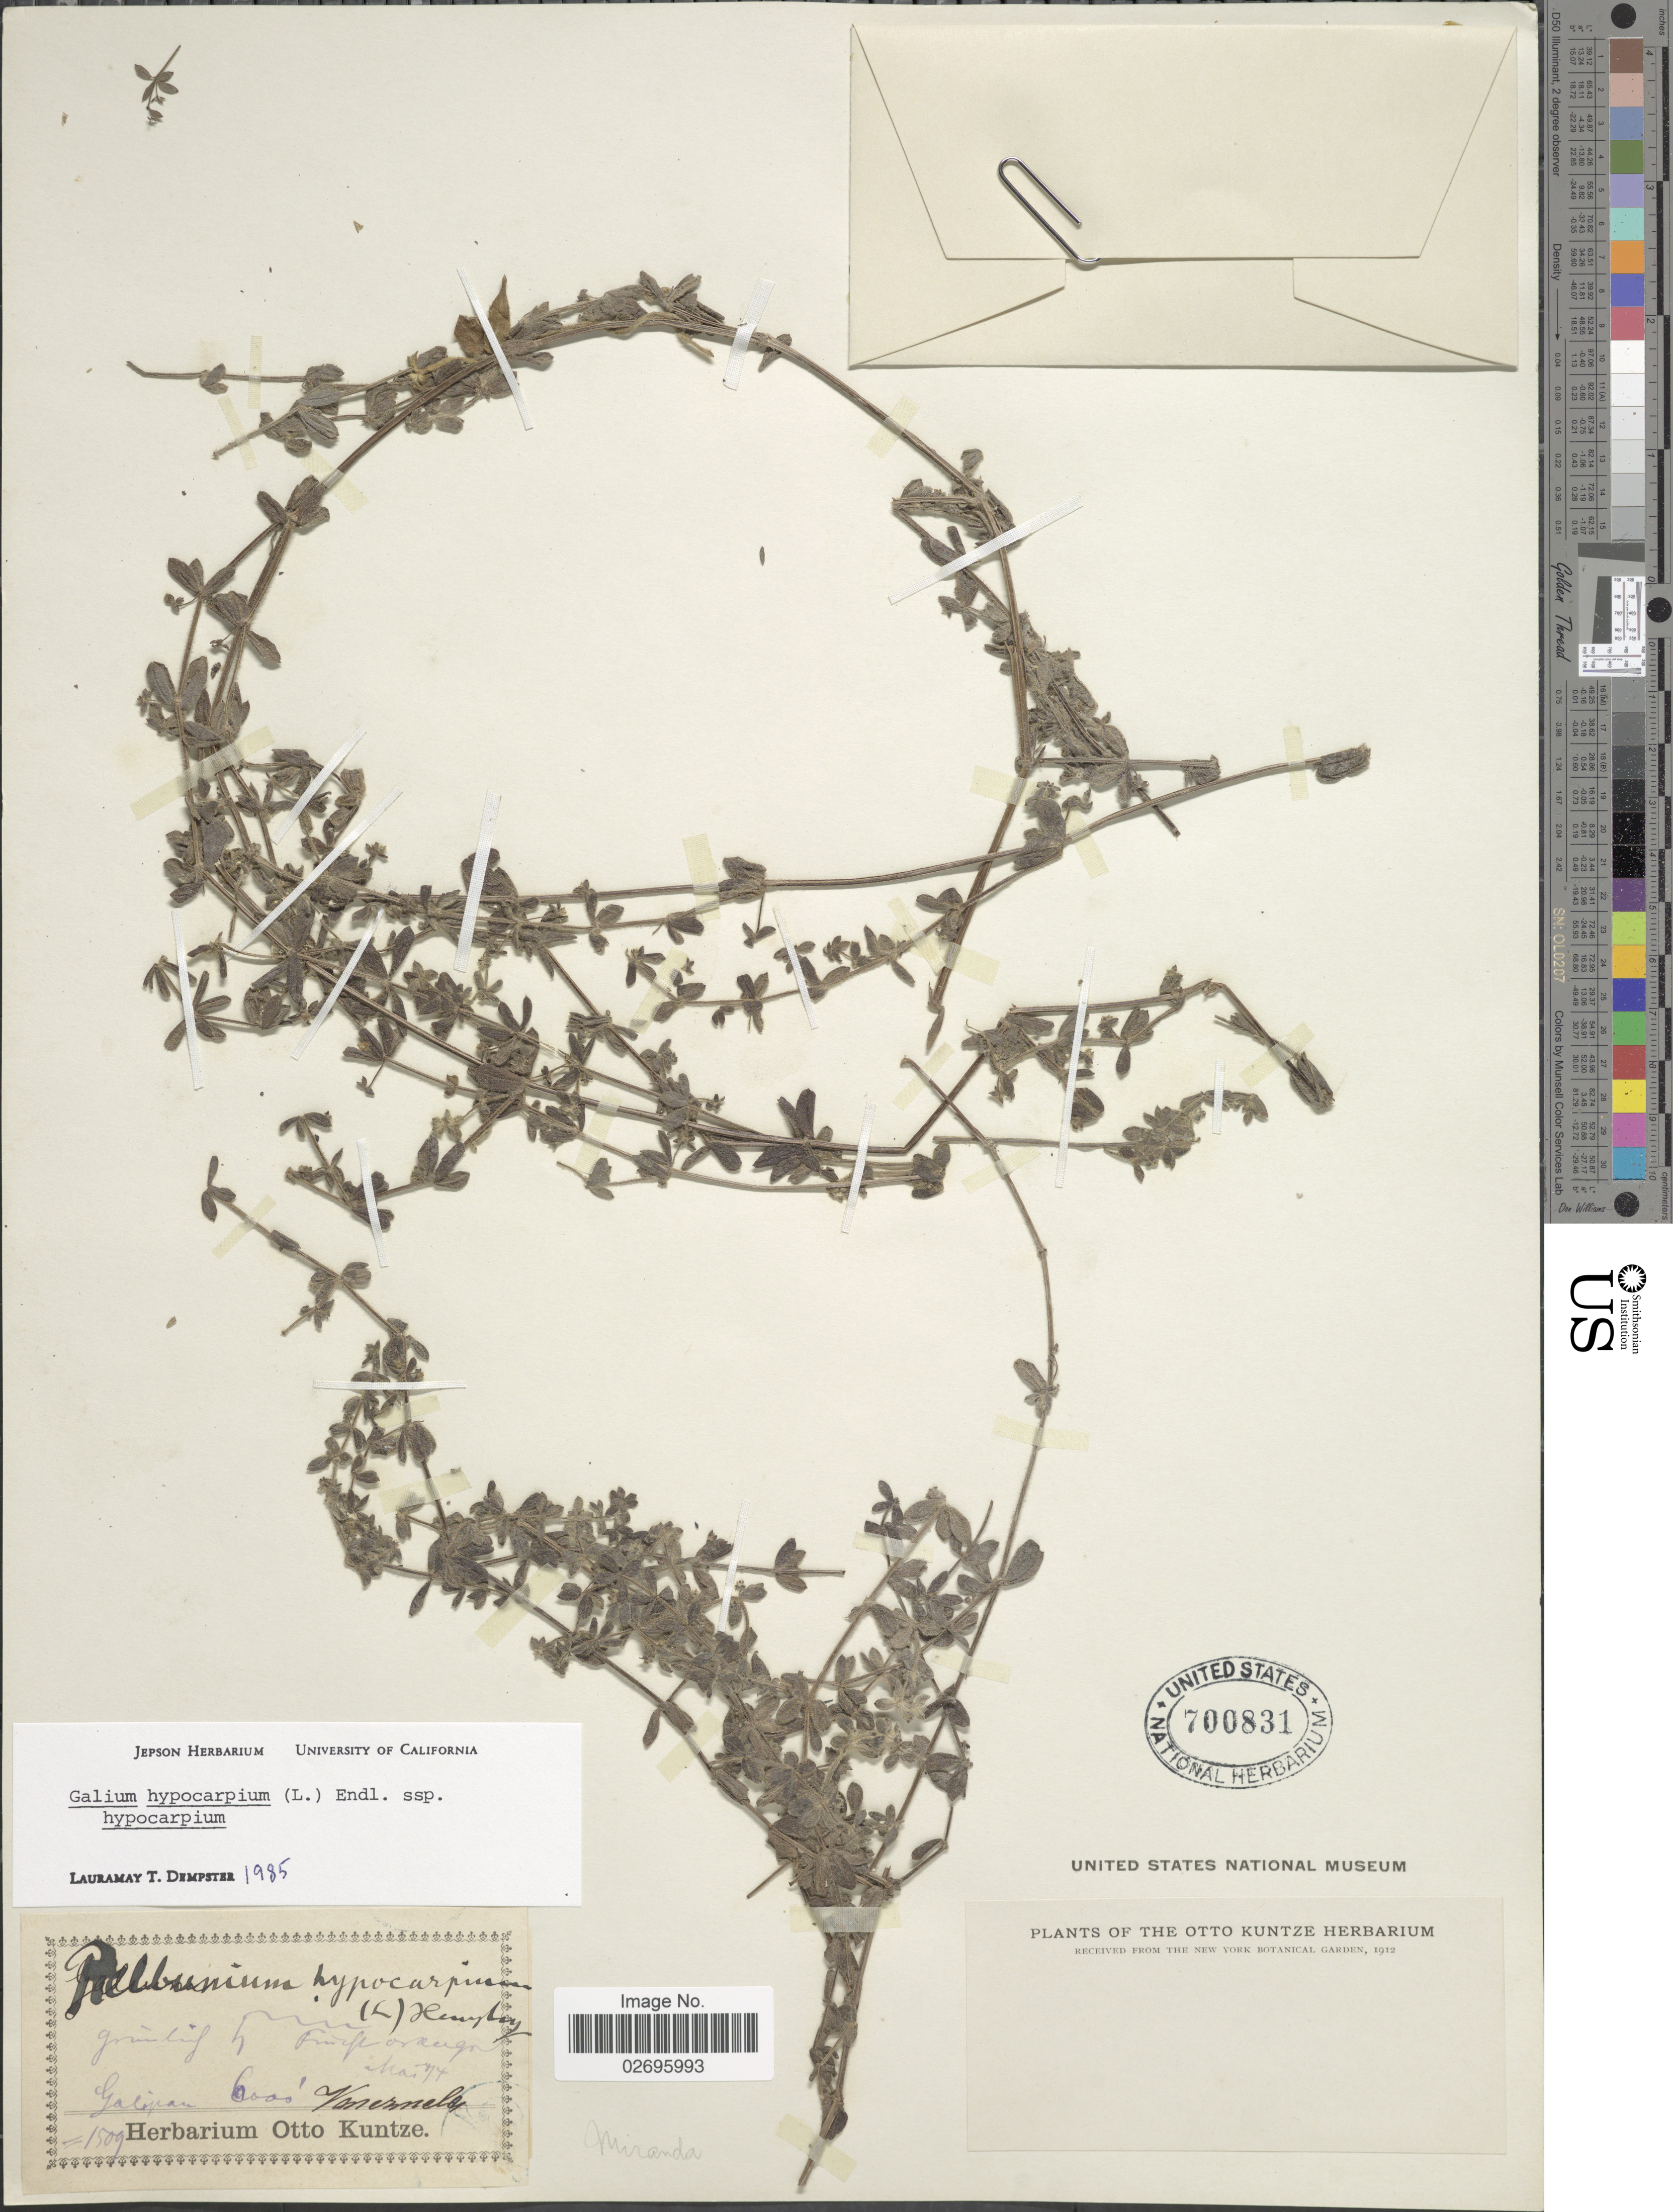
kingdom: Plantae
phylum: Tracheophyta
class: Magnoliopsida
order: Gentianales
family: Rubiaceae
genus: Galium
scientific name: Galium hypocarpium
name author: (L.) Endl. ex Griseb.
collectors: ex herb. Otto Kuntze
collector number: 1509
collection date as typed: Transcribed d/m/y: /5/94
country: Venezuela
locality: Galipan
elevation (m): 1829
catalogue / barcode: US 700831